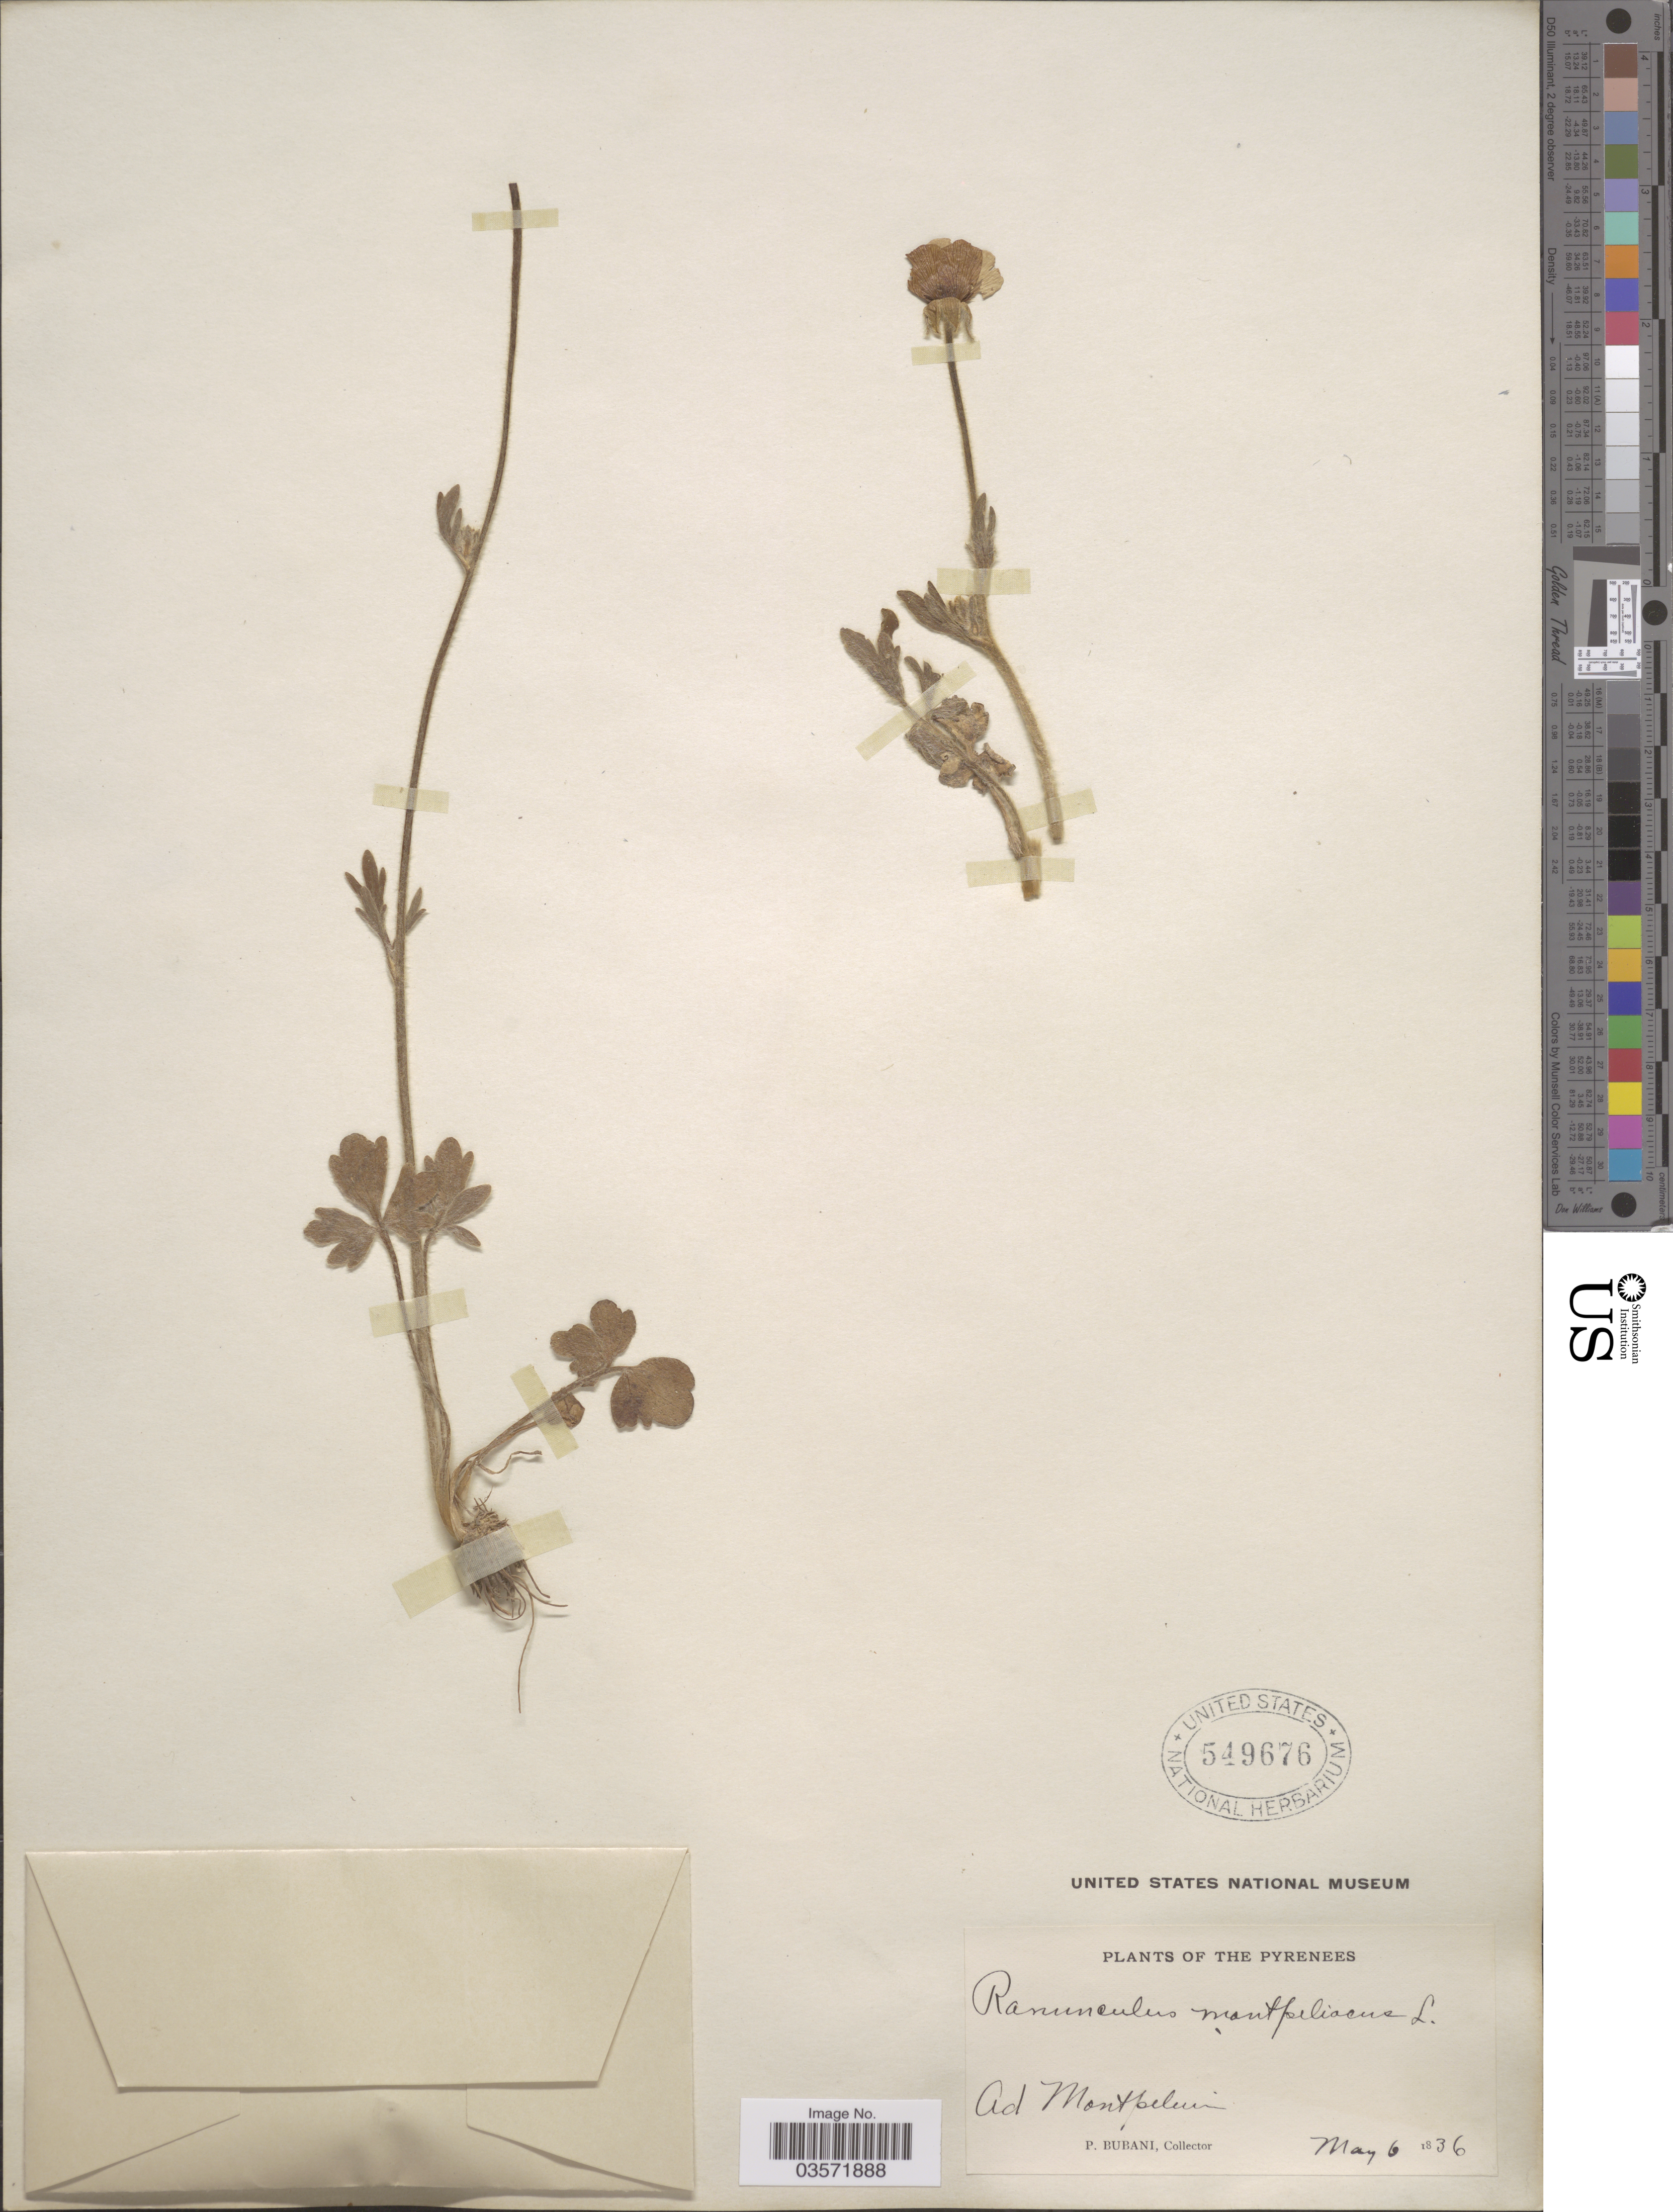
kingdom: Plantae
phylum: Tracheophyta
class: Magnoliopsida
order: Ranunculales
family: Ranunculaceae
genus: Ranunculus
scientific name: Ranunculus monspeliacus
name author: L.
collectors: P. Bubani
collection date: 1836-05-06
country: France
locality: The Pyrenees. Ad Montpelium.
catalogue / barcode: US 549676